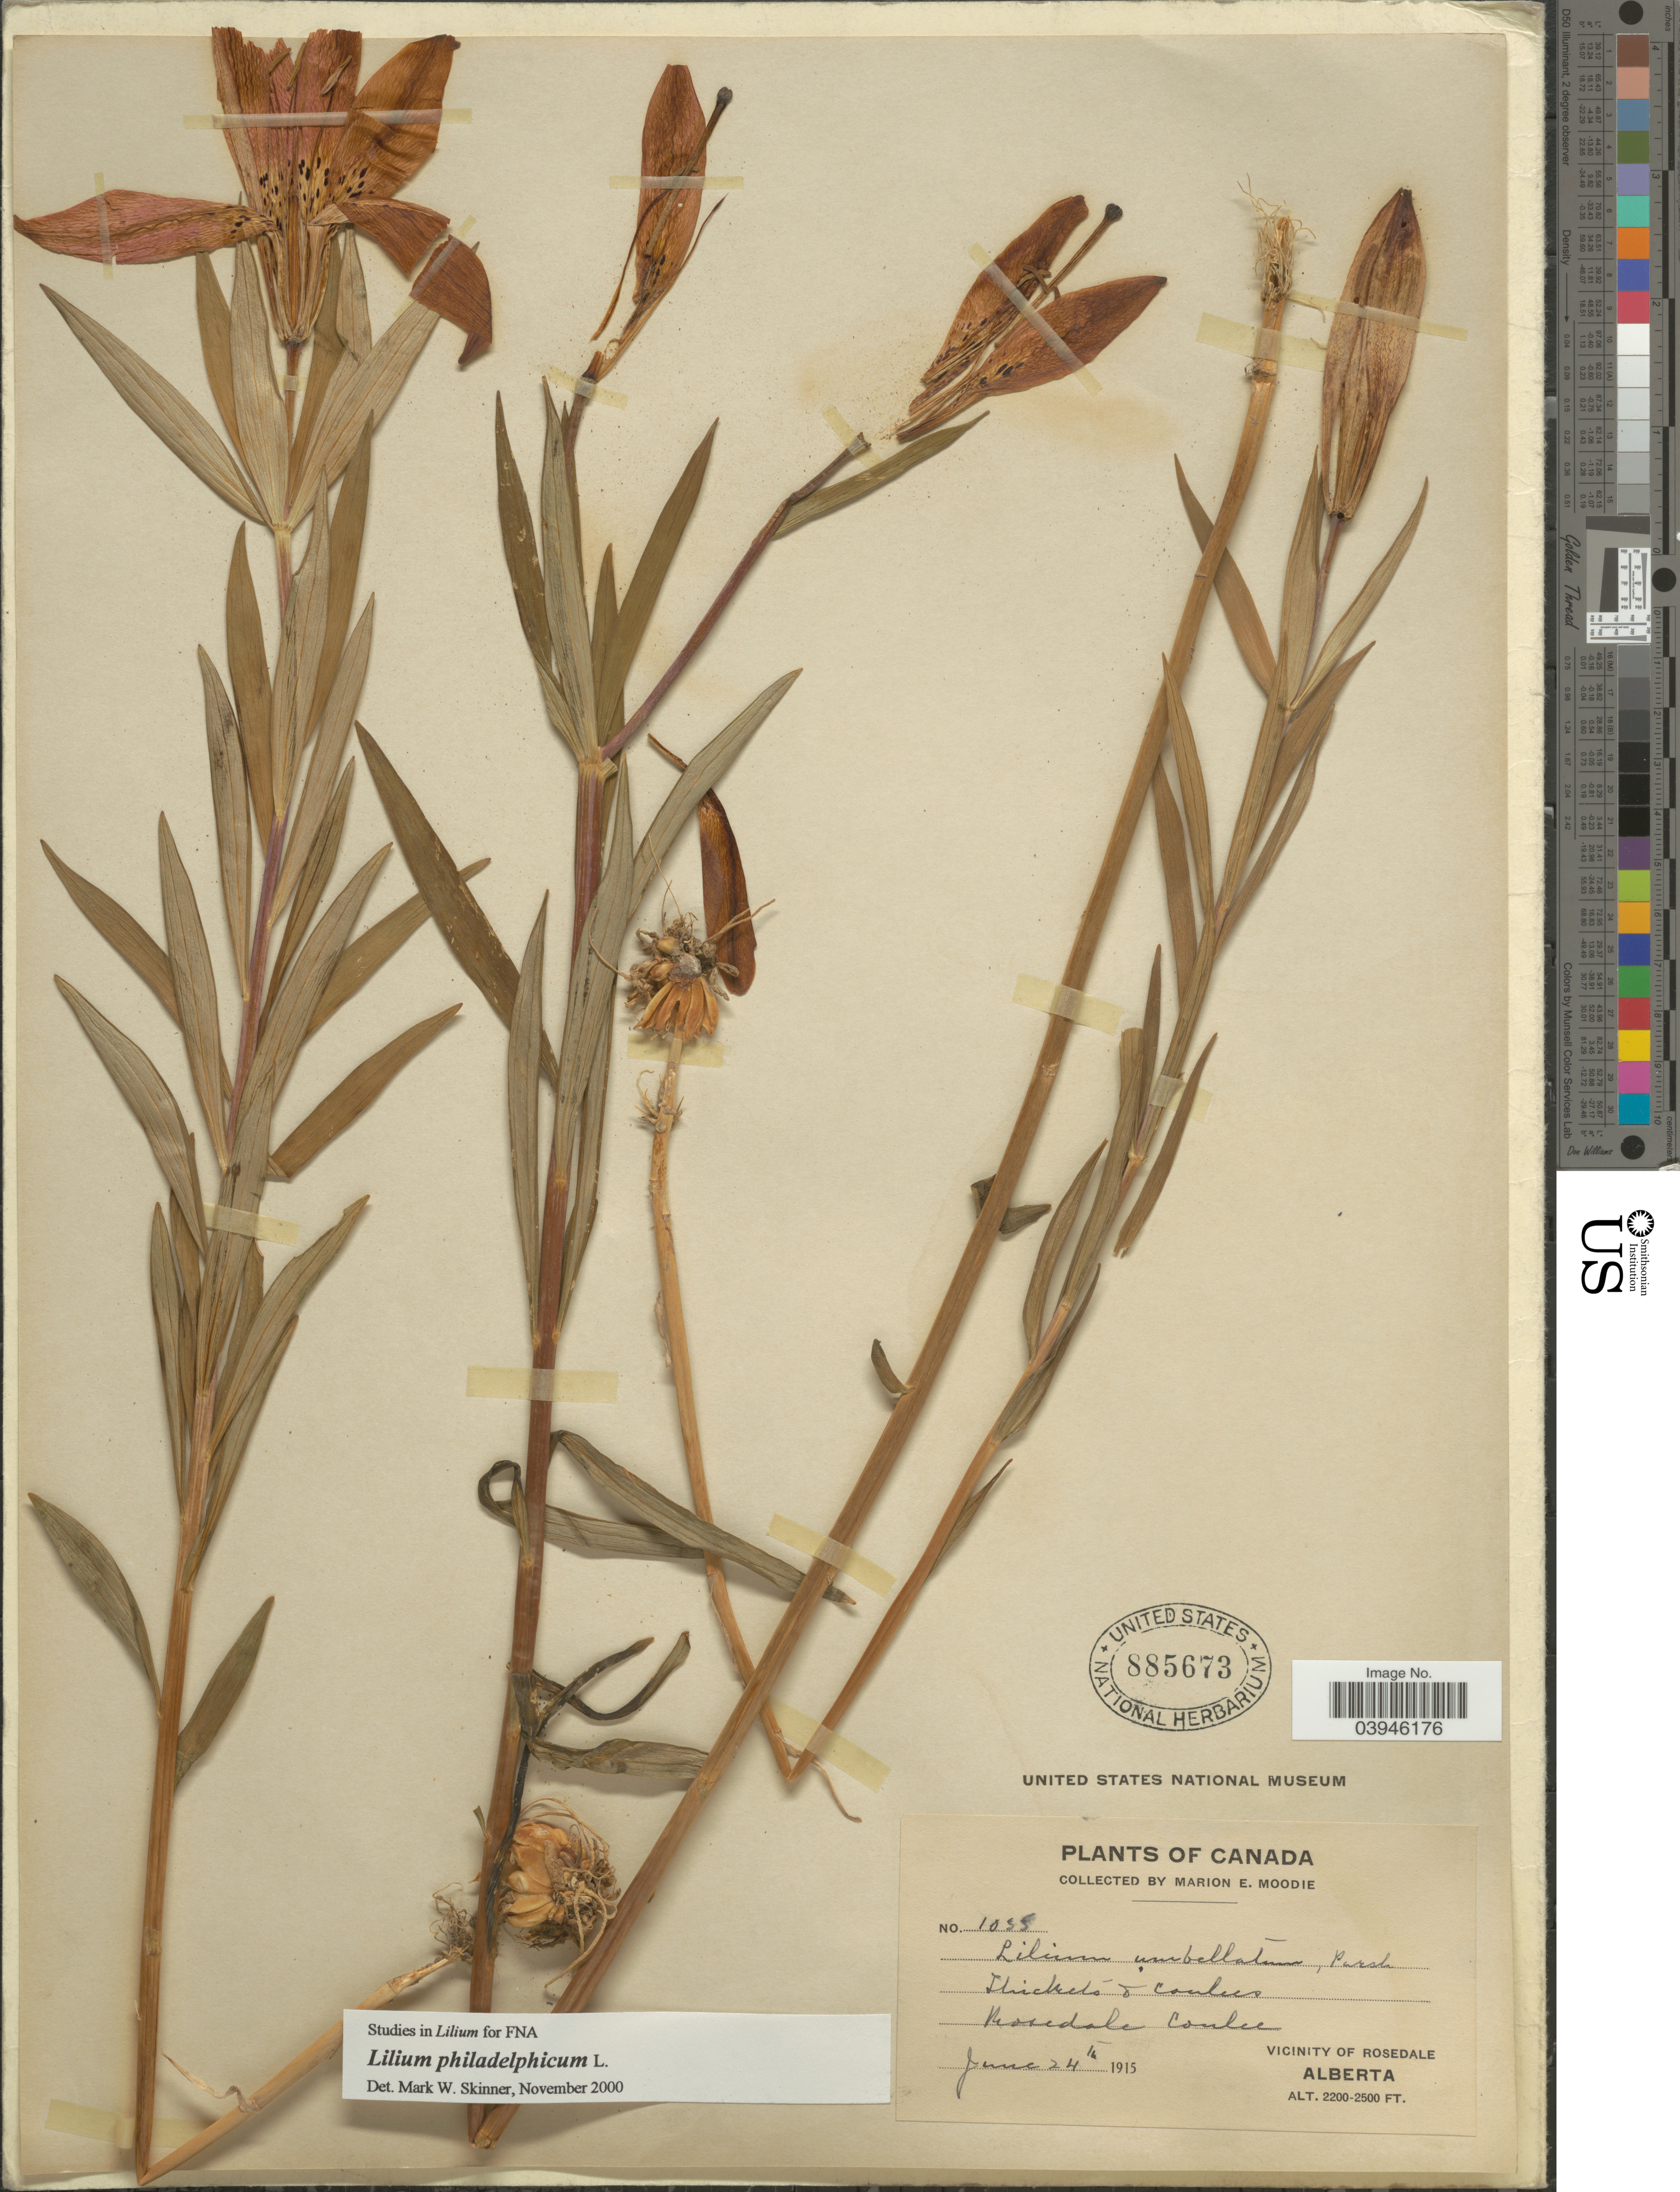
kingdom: Plantae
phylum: Tracheophyta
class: Liliopsida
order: Liliales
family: Liliaceae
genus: Lilium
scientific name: Lilium philadelphicum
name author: L.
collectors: M. E. Moodie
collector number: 1033*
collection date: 1915-06-24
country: Canada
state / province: Alberta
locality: Rosedale Coulee. Vicinity of Rosedale.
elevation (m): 671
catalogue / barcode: US 885673